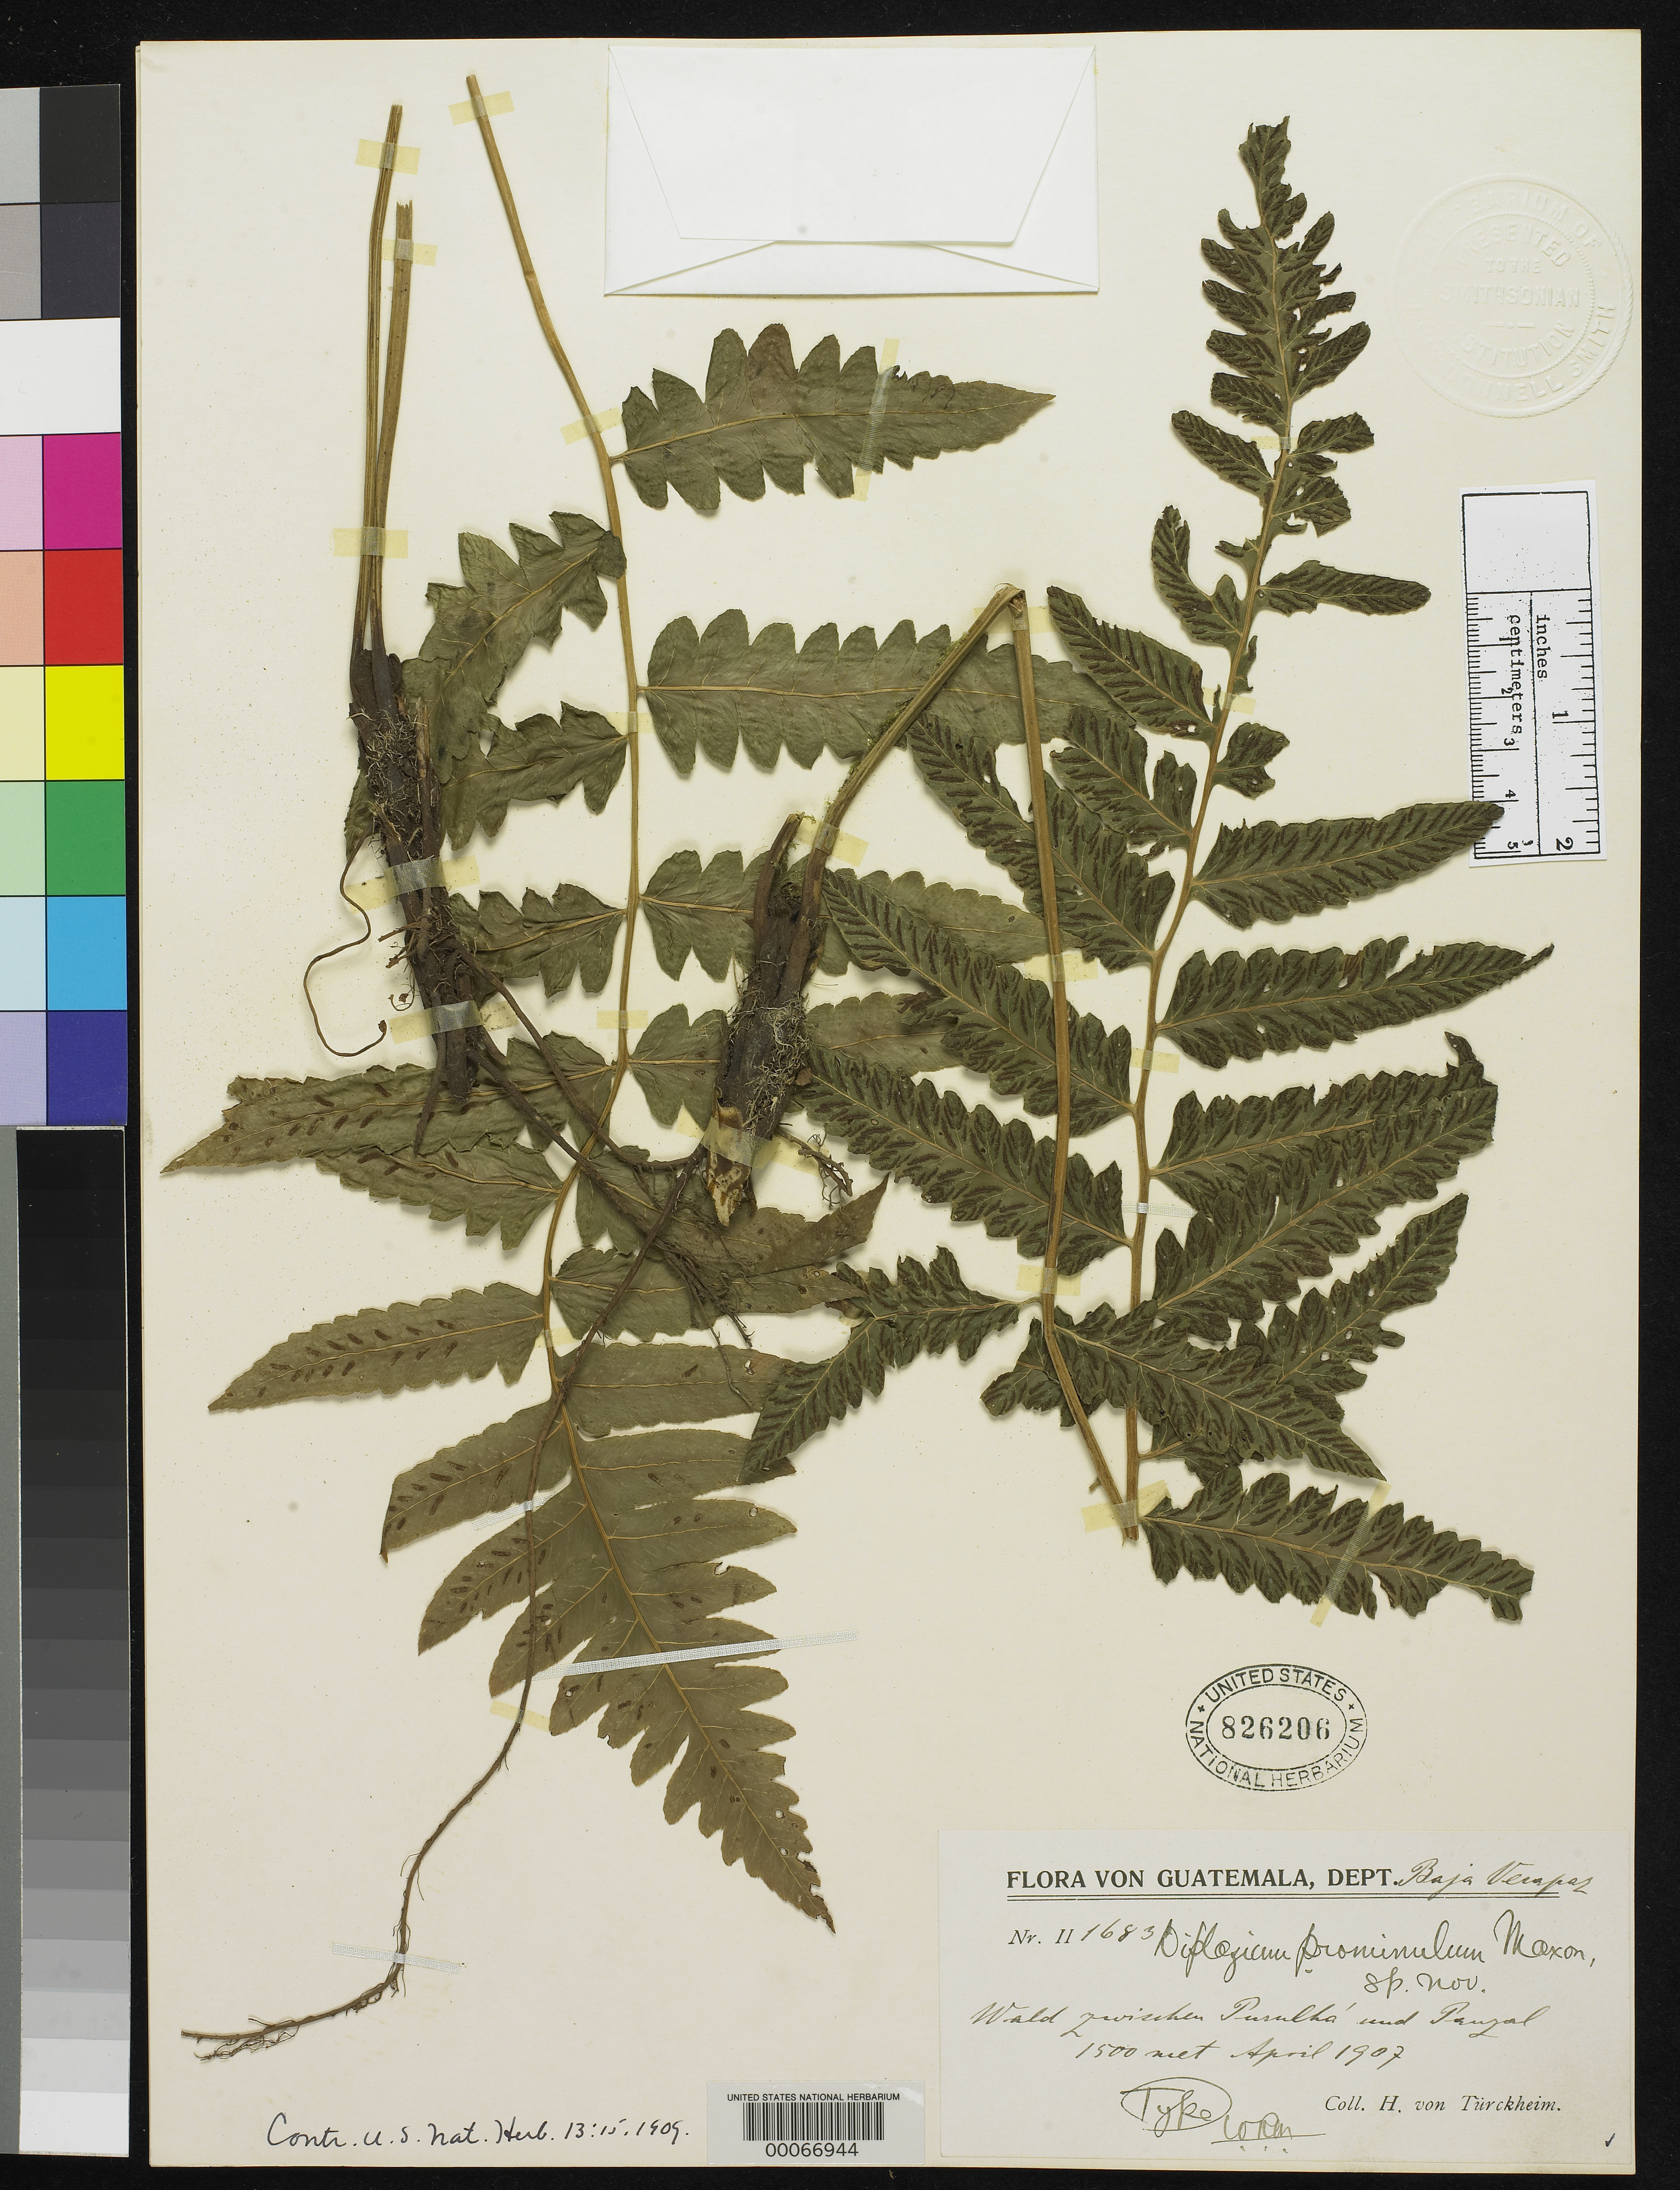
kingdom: Plantae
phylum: Tracheophyta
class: Polypodiopsida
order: Polypodiales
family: Athyriaceae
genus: Diplazium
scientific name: Diplazium prominulum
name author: Maxon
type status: Holotype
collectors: H. von Türckheim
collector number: Ii 1683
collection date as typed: Apr 1907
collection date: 1907-04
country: Guatemala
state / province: Baja Verapaz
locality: Between Purulka & Panzal.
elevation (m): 1500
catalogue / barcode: US 826206